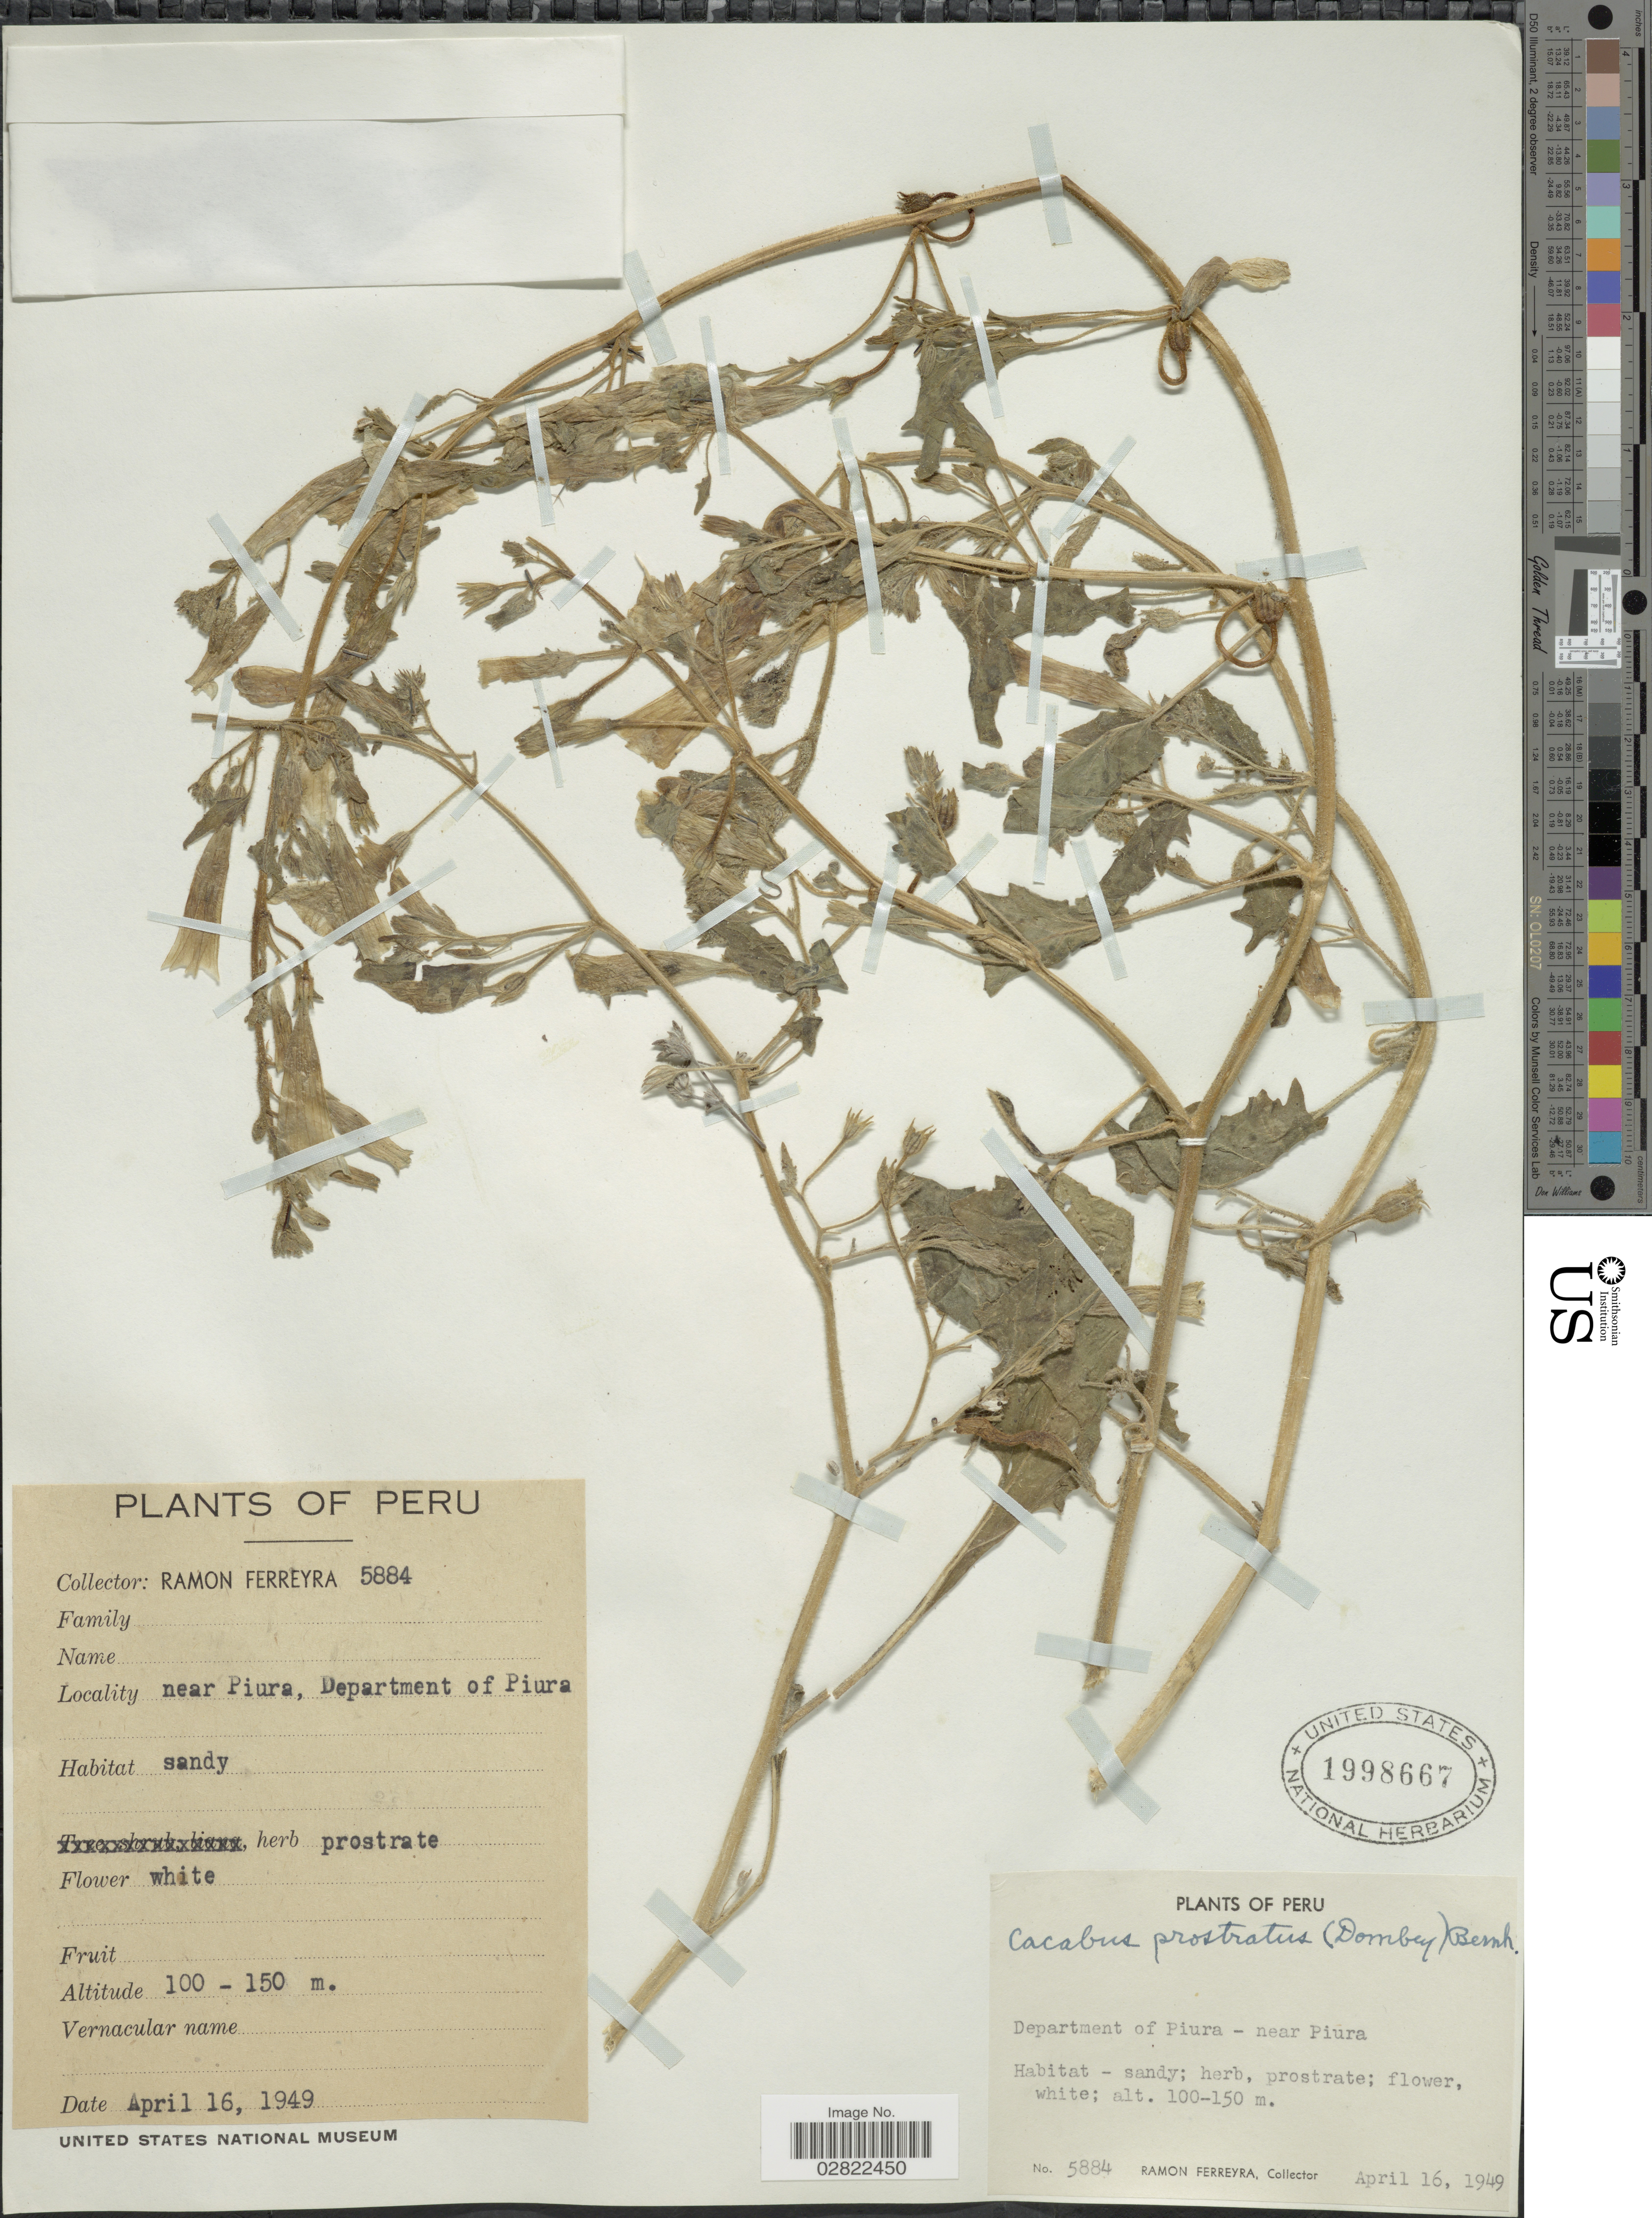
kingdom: Plantae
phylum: Tracheophyta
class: Magnoliopsida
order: Solanales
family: Solanaceae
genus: Exodeconus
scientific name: Exodeconus prostratus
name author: (L'Hér.) Raf.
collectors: R. A. Ferreyra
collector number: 5884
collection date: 1949-04-16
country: Peru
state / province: Piura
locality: Near Piura, Department of Piura.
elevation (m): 100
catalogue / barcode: US 1998667